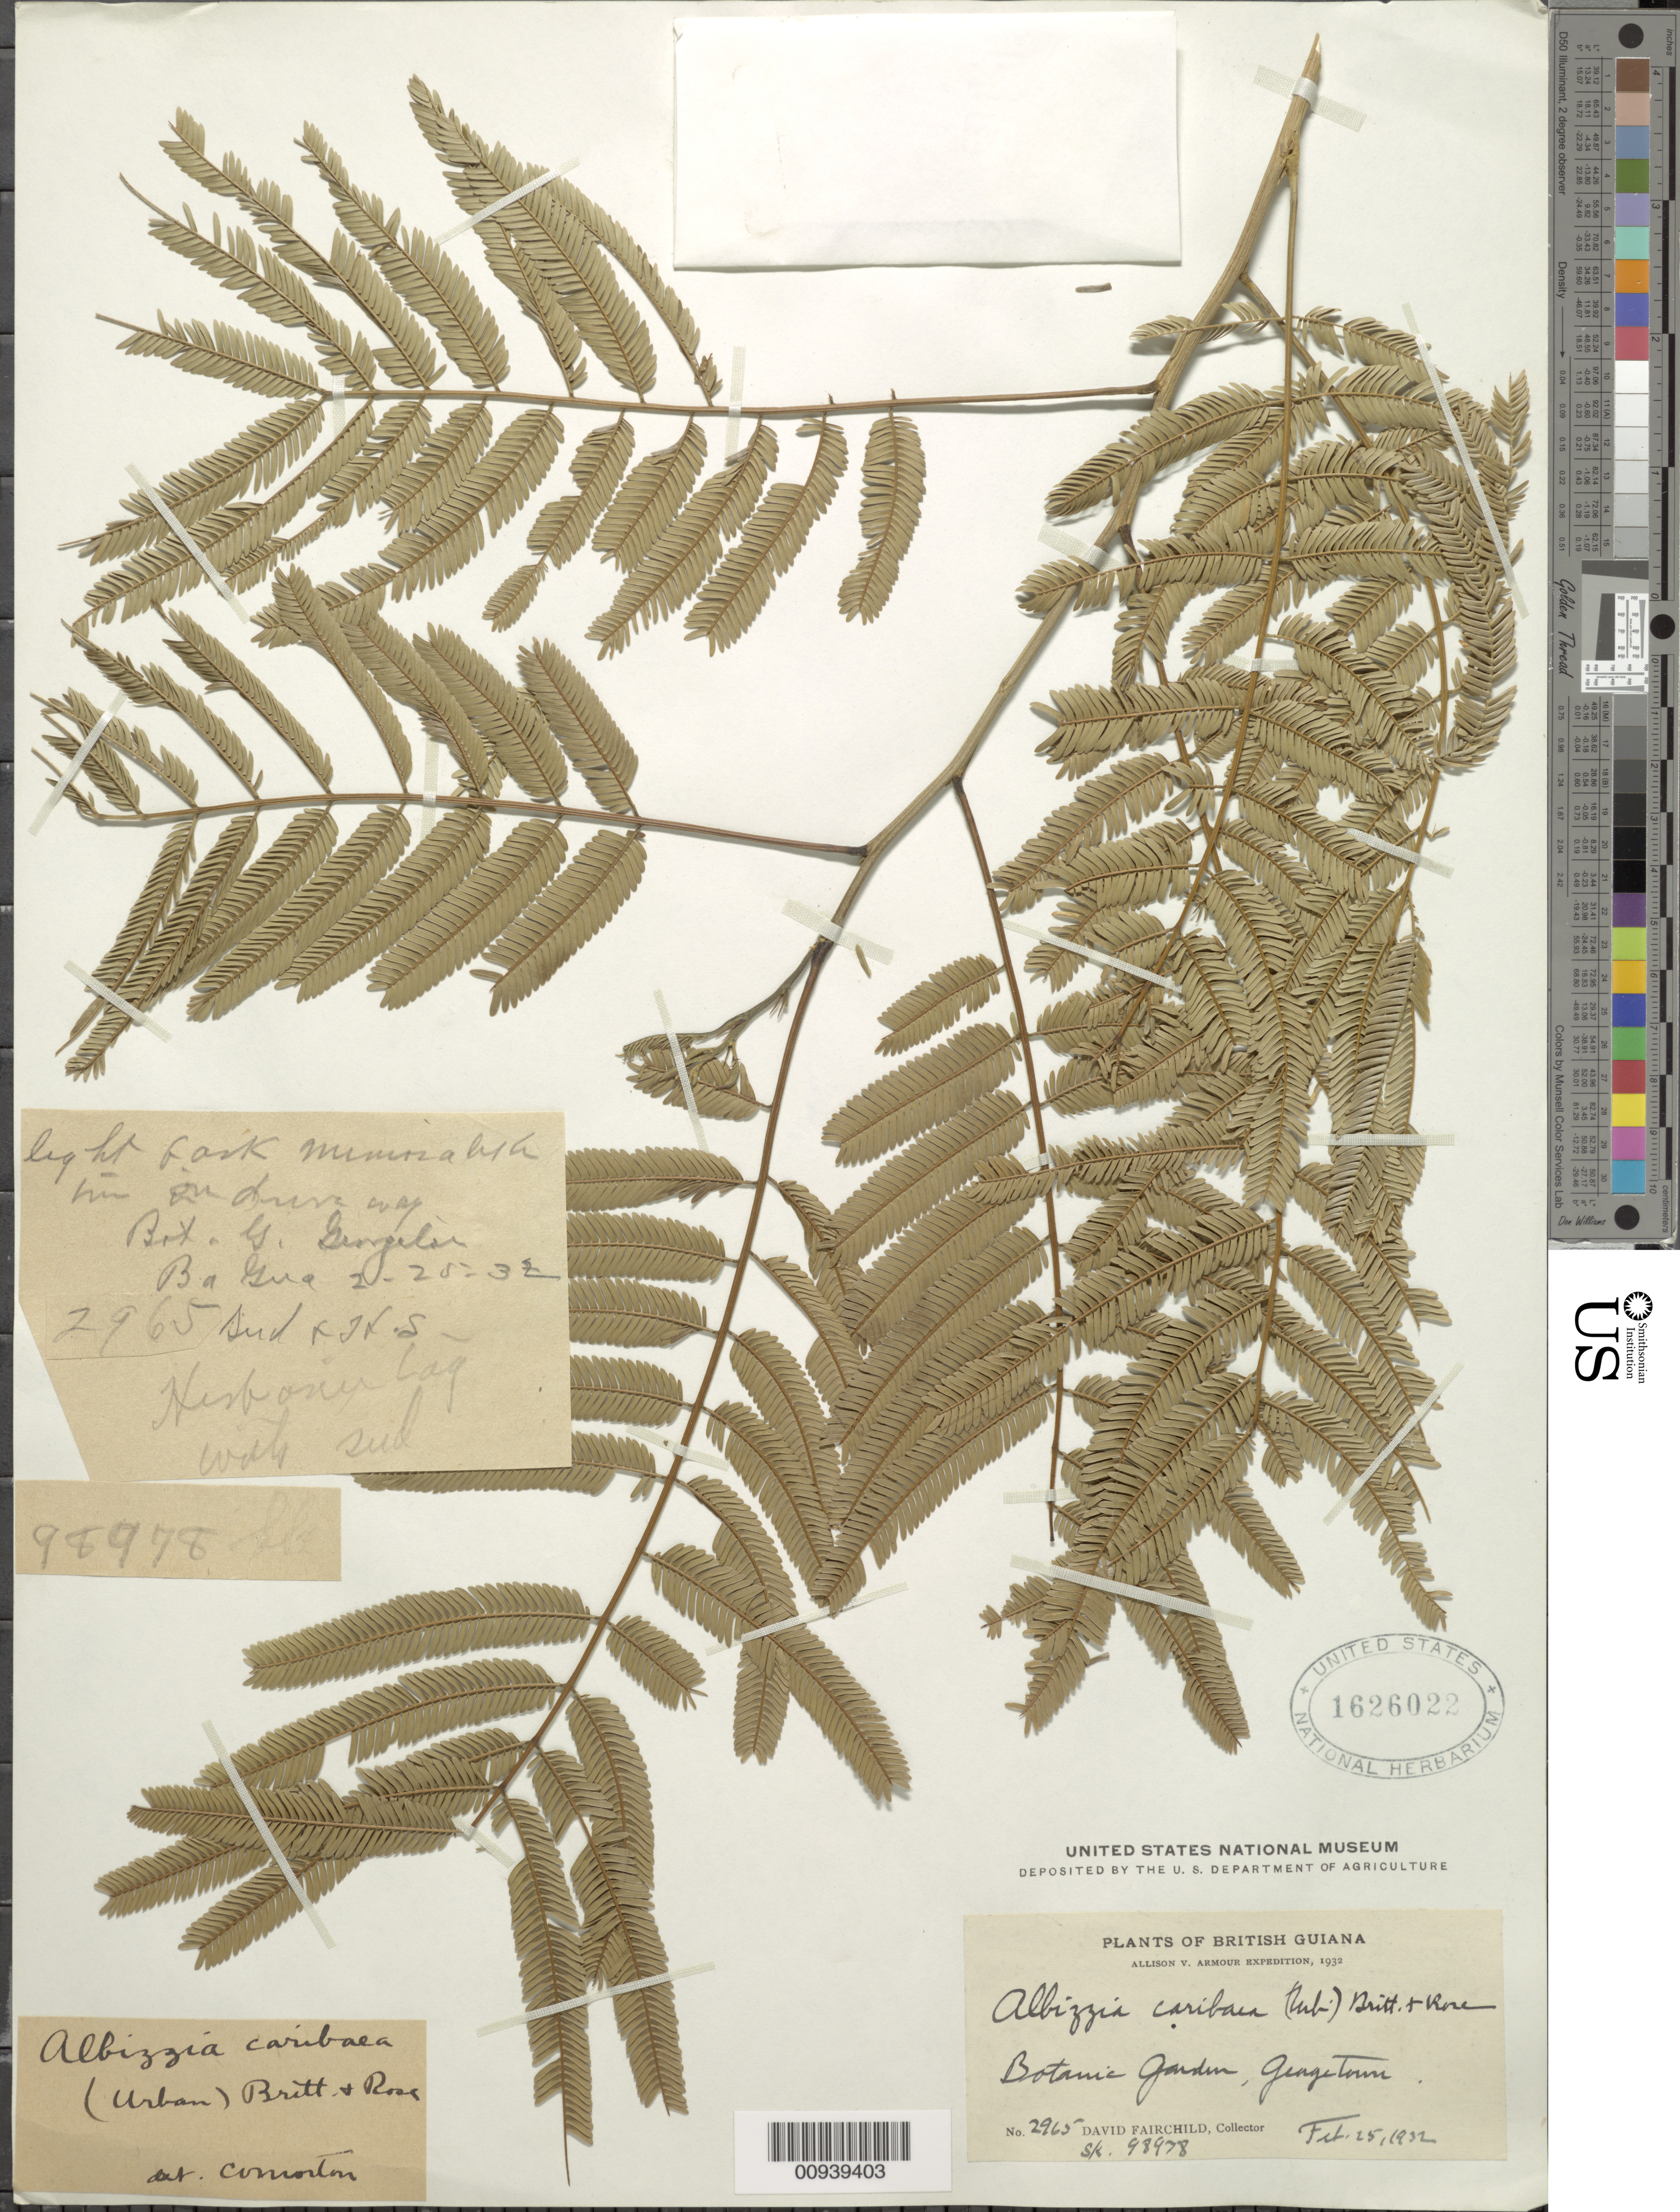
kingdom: Plantae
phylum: Tracheophyta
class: Magnoliopsida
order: Fabales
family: Fabaceae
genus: Pseudalbizzia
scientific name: Pseudalbizzia niopoides var. niopoides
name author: (Spruce ex Benth.) Koenen & Duno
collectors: D. G. Fairchild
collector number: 2965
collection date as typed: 25-Feb-32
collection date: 1932-02-25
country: Guyana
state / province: Demerara-Mahaica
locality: Georgetown, Botanic Gardens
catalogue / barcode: US 1626022